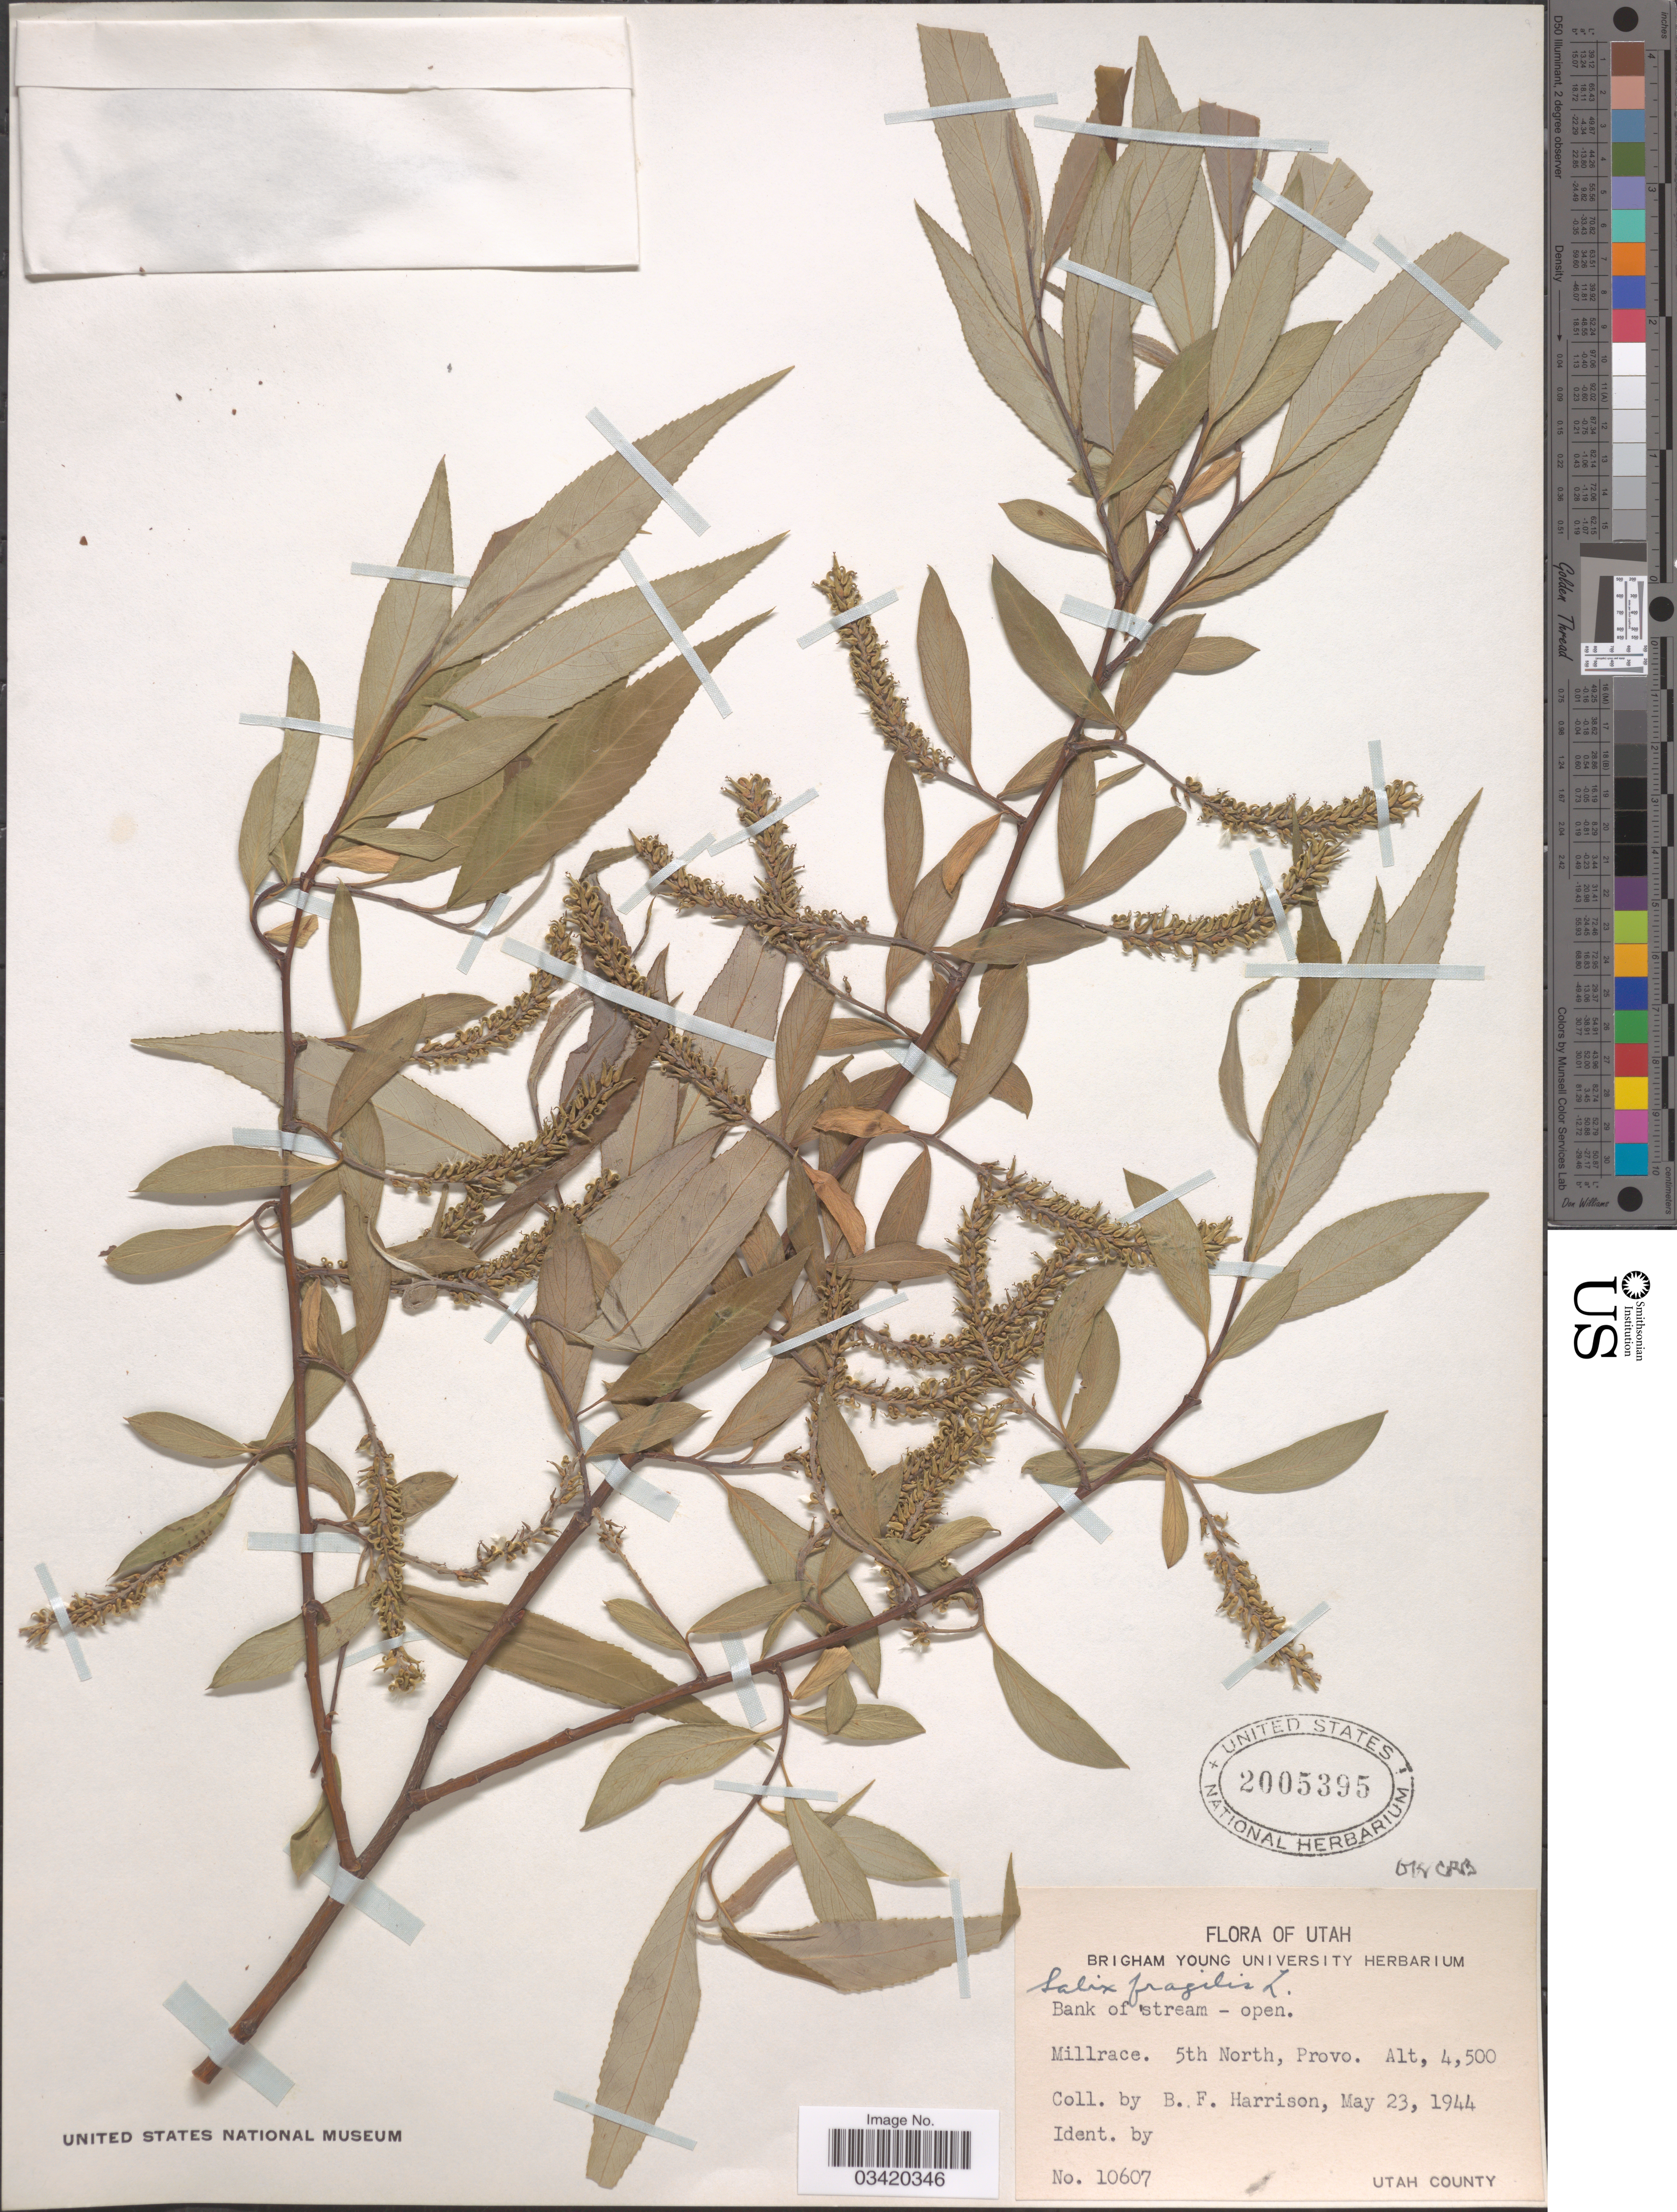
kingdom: Plantae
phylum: Tracheophyta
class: Magnoliopsida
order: Malpighiales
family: Salicaceae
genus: Salix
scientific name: Salix fragilis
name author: L.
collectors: B. F. Harrison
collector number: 10607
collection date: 1944-05-23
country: United States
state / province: Utah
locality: Millrace. 5th North, Provo. Utah County.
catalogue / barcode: US 2005395